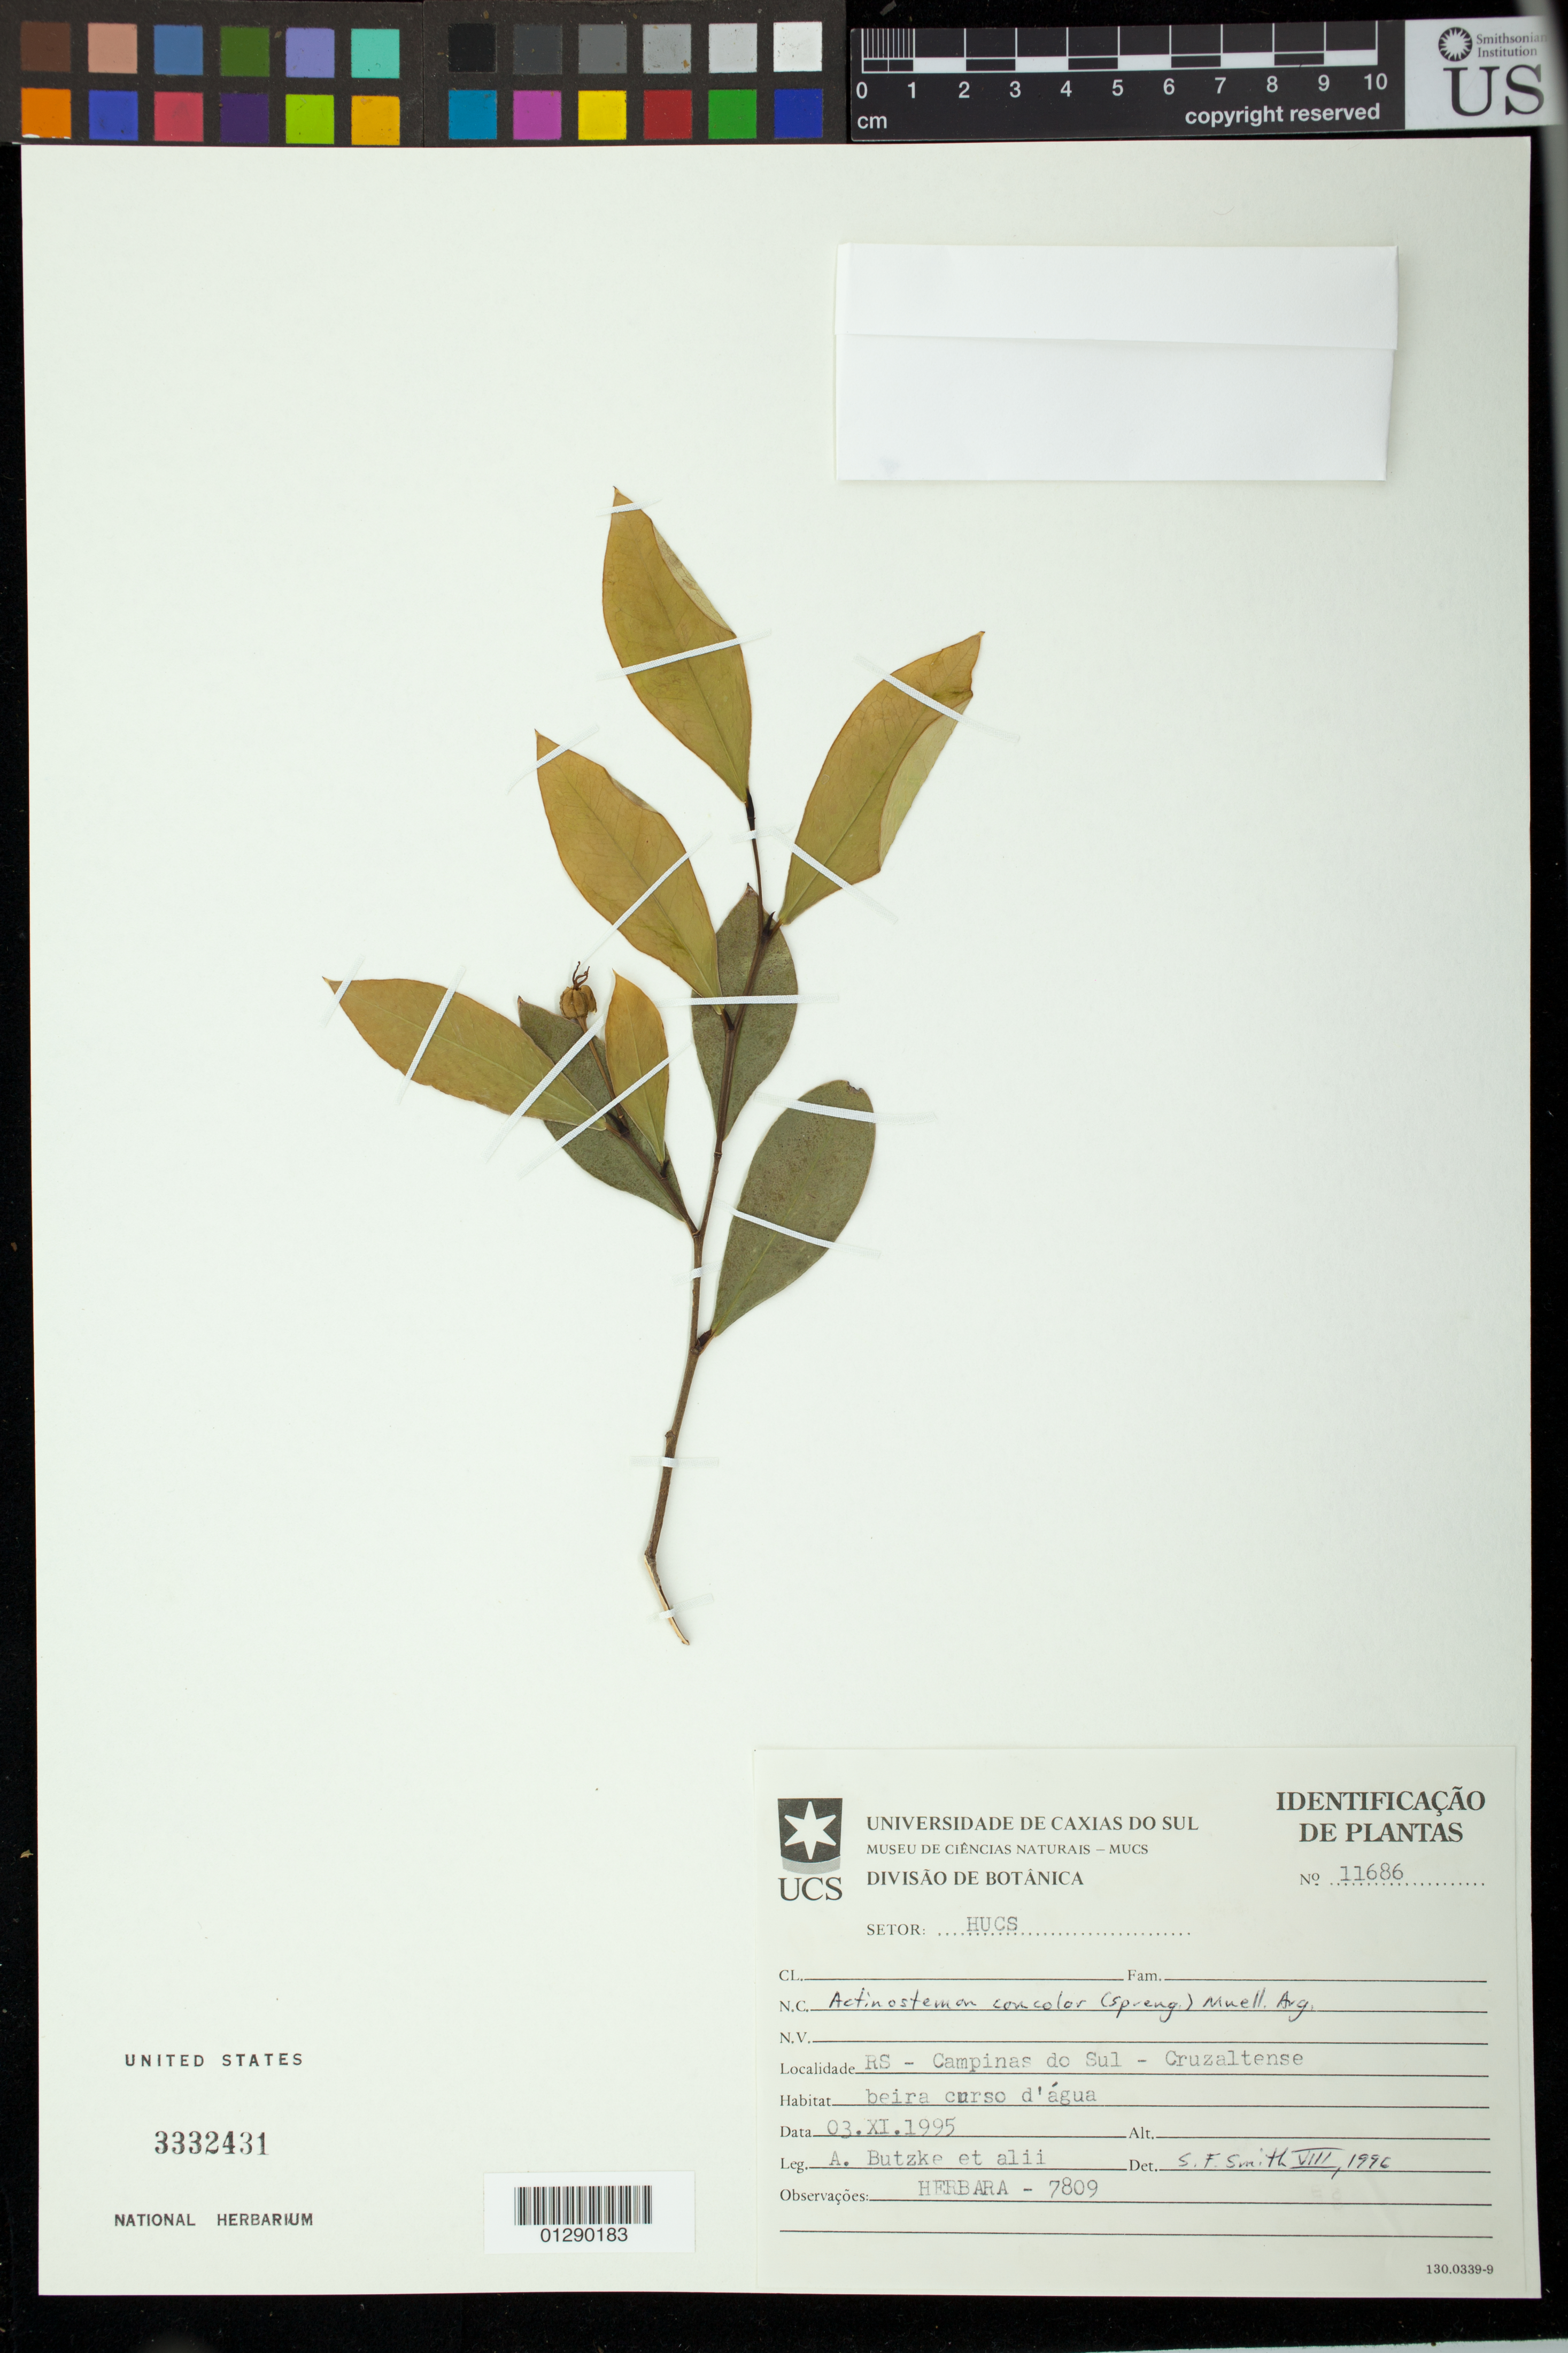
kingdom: Plantae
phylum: Tracheophyta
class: Magnoliopsida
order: Malpighiales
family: Euphorbiaceae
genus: Actinostemon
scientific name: Actinostemon concolor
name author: (Spreng.) Müll. Arg.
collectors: A. Butzke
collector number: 7809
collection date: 1995-11-03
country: Brazil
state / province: Rio Grande do Sul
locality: Campinas do Sul, Cruzaltense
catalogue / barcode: US 3332431